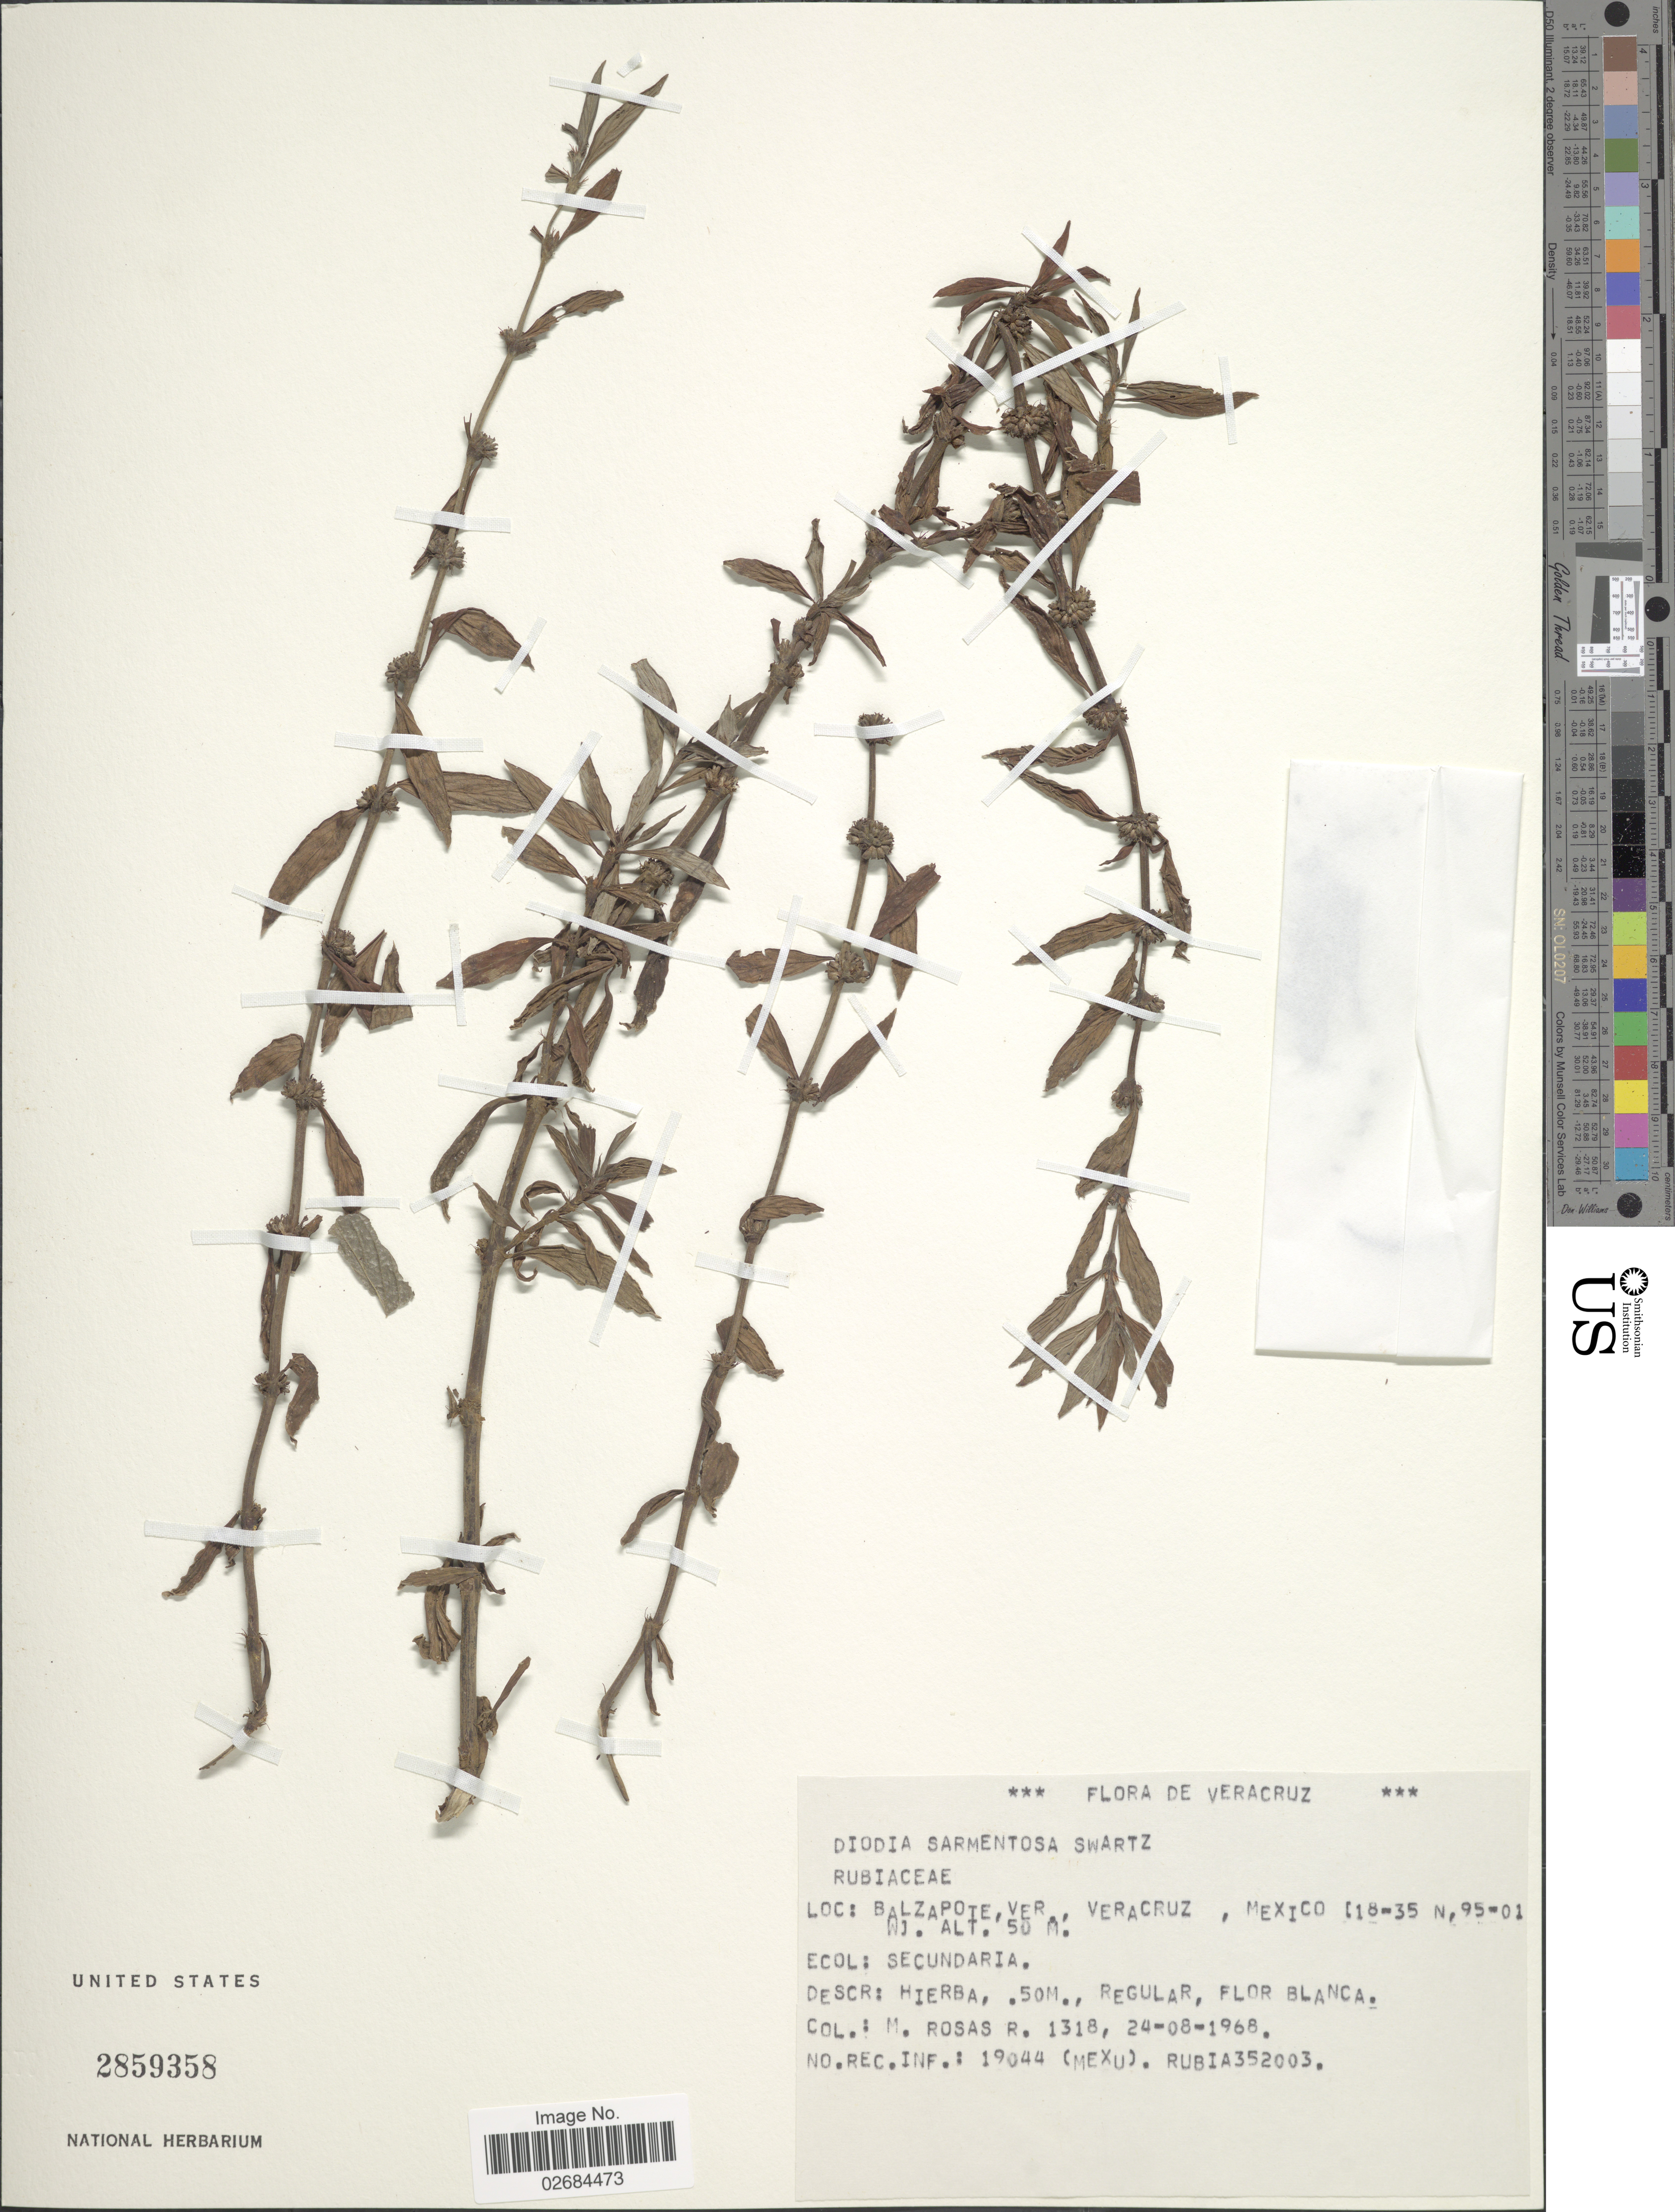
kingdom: Plantae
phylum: Tracheophyta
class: Magnoliopsida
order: Gentianales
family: Rubiaceae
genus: Diodia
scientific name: Diodia sarmentosa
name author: Sw.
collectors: M. Rosas R.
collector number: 1318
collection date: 1968-08-24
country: Mexico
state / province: Veracruz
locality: Balzapoie, Ver., Veracruz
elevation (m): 50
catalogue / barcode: US 2859358